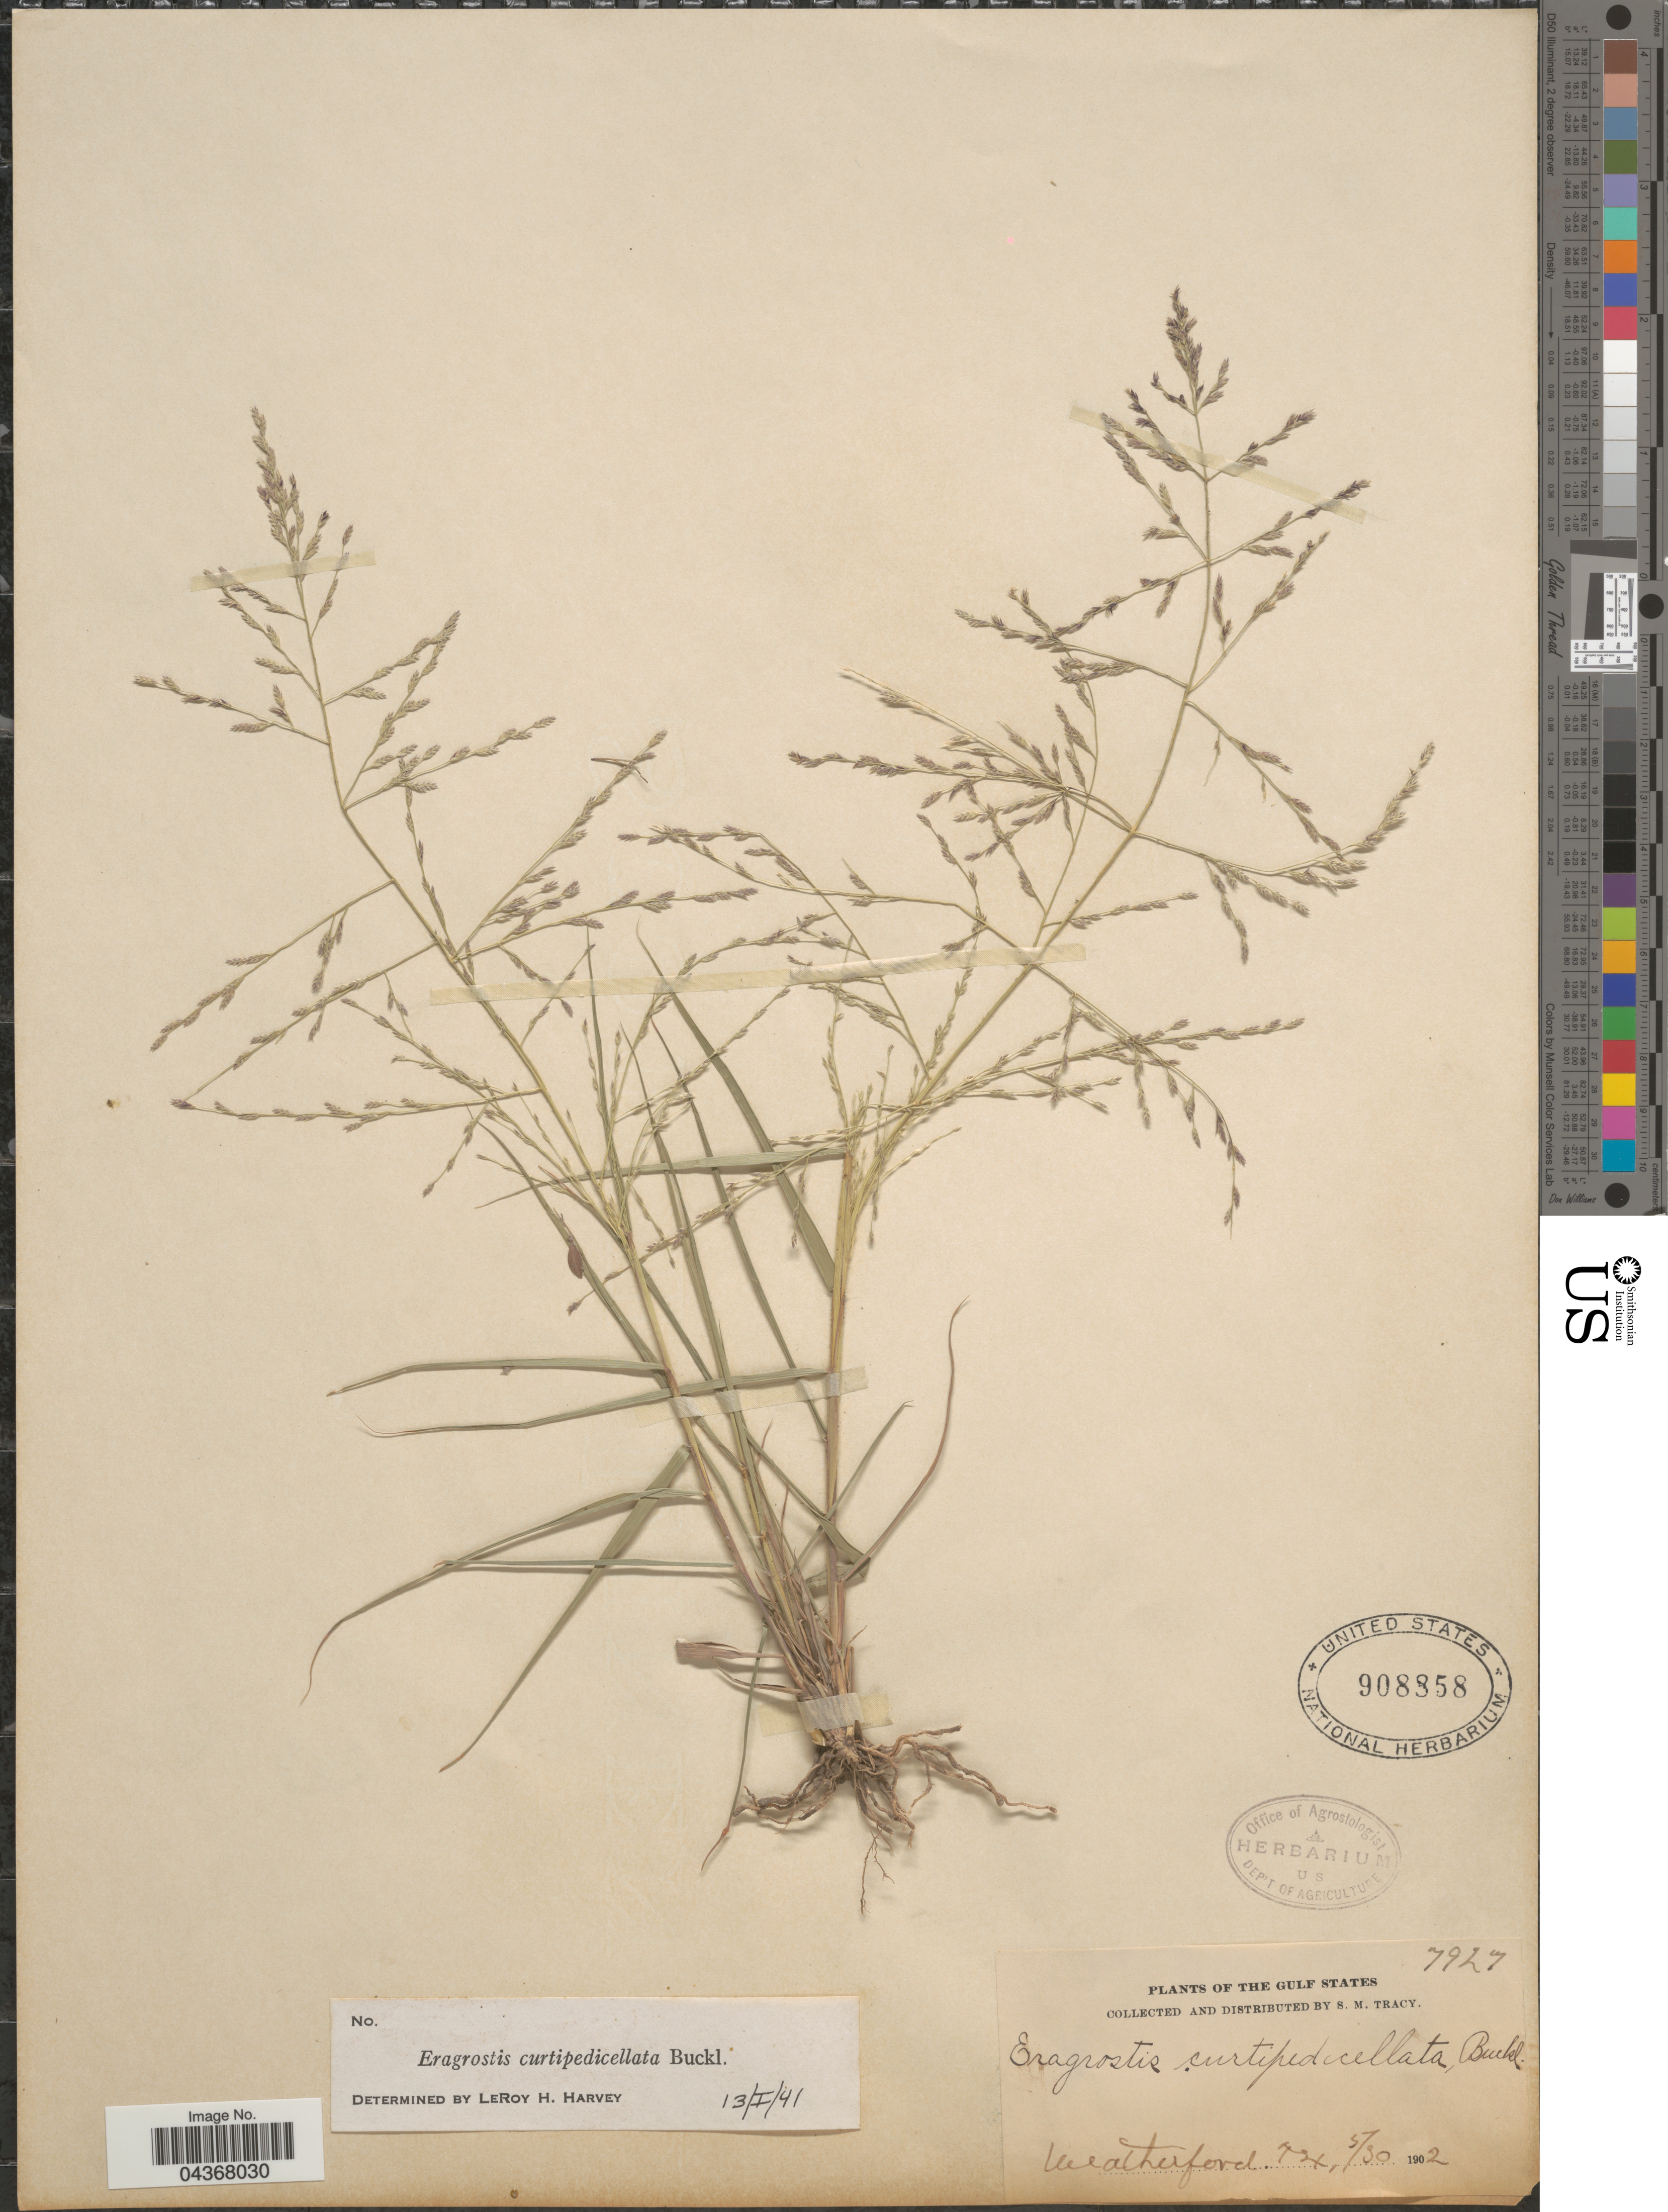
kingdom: Plantae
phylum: Tracheophyta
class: Liliopsida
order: Poales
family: Poaceae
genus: Eragrostis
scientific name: Eragrostis curtipedicellata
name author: Buckley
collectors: S. M. Tracy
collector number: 7927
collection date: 1902-05-30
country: United States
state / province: Texas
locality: The Gulf States. Weatherford.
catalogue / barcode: US 908858